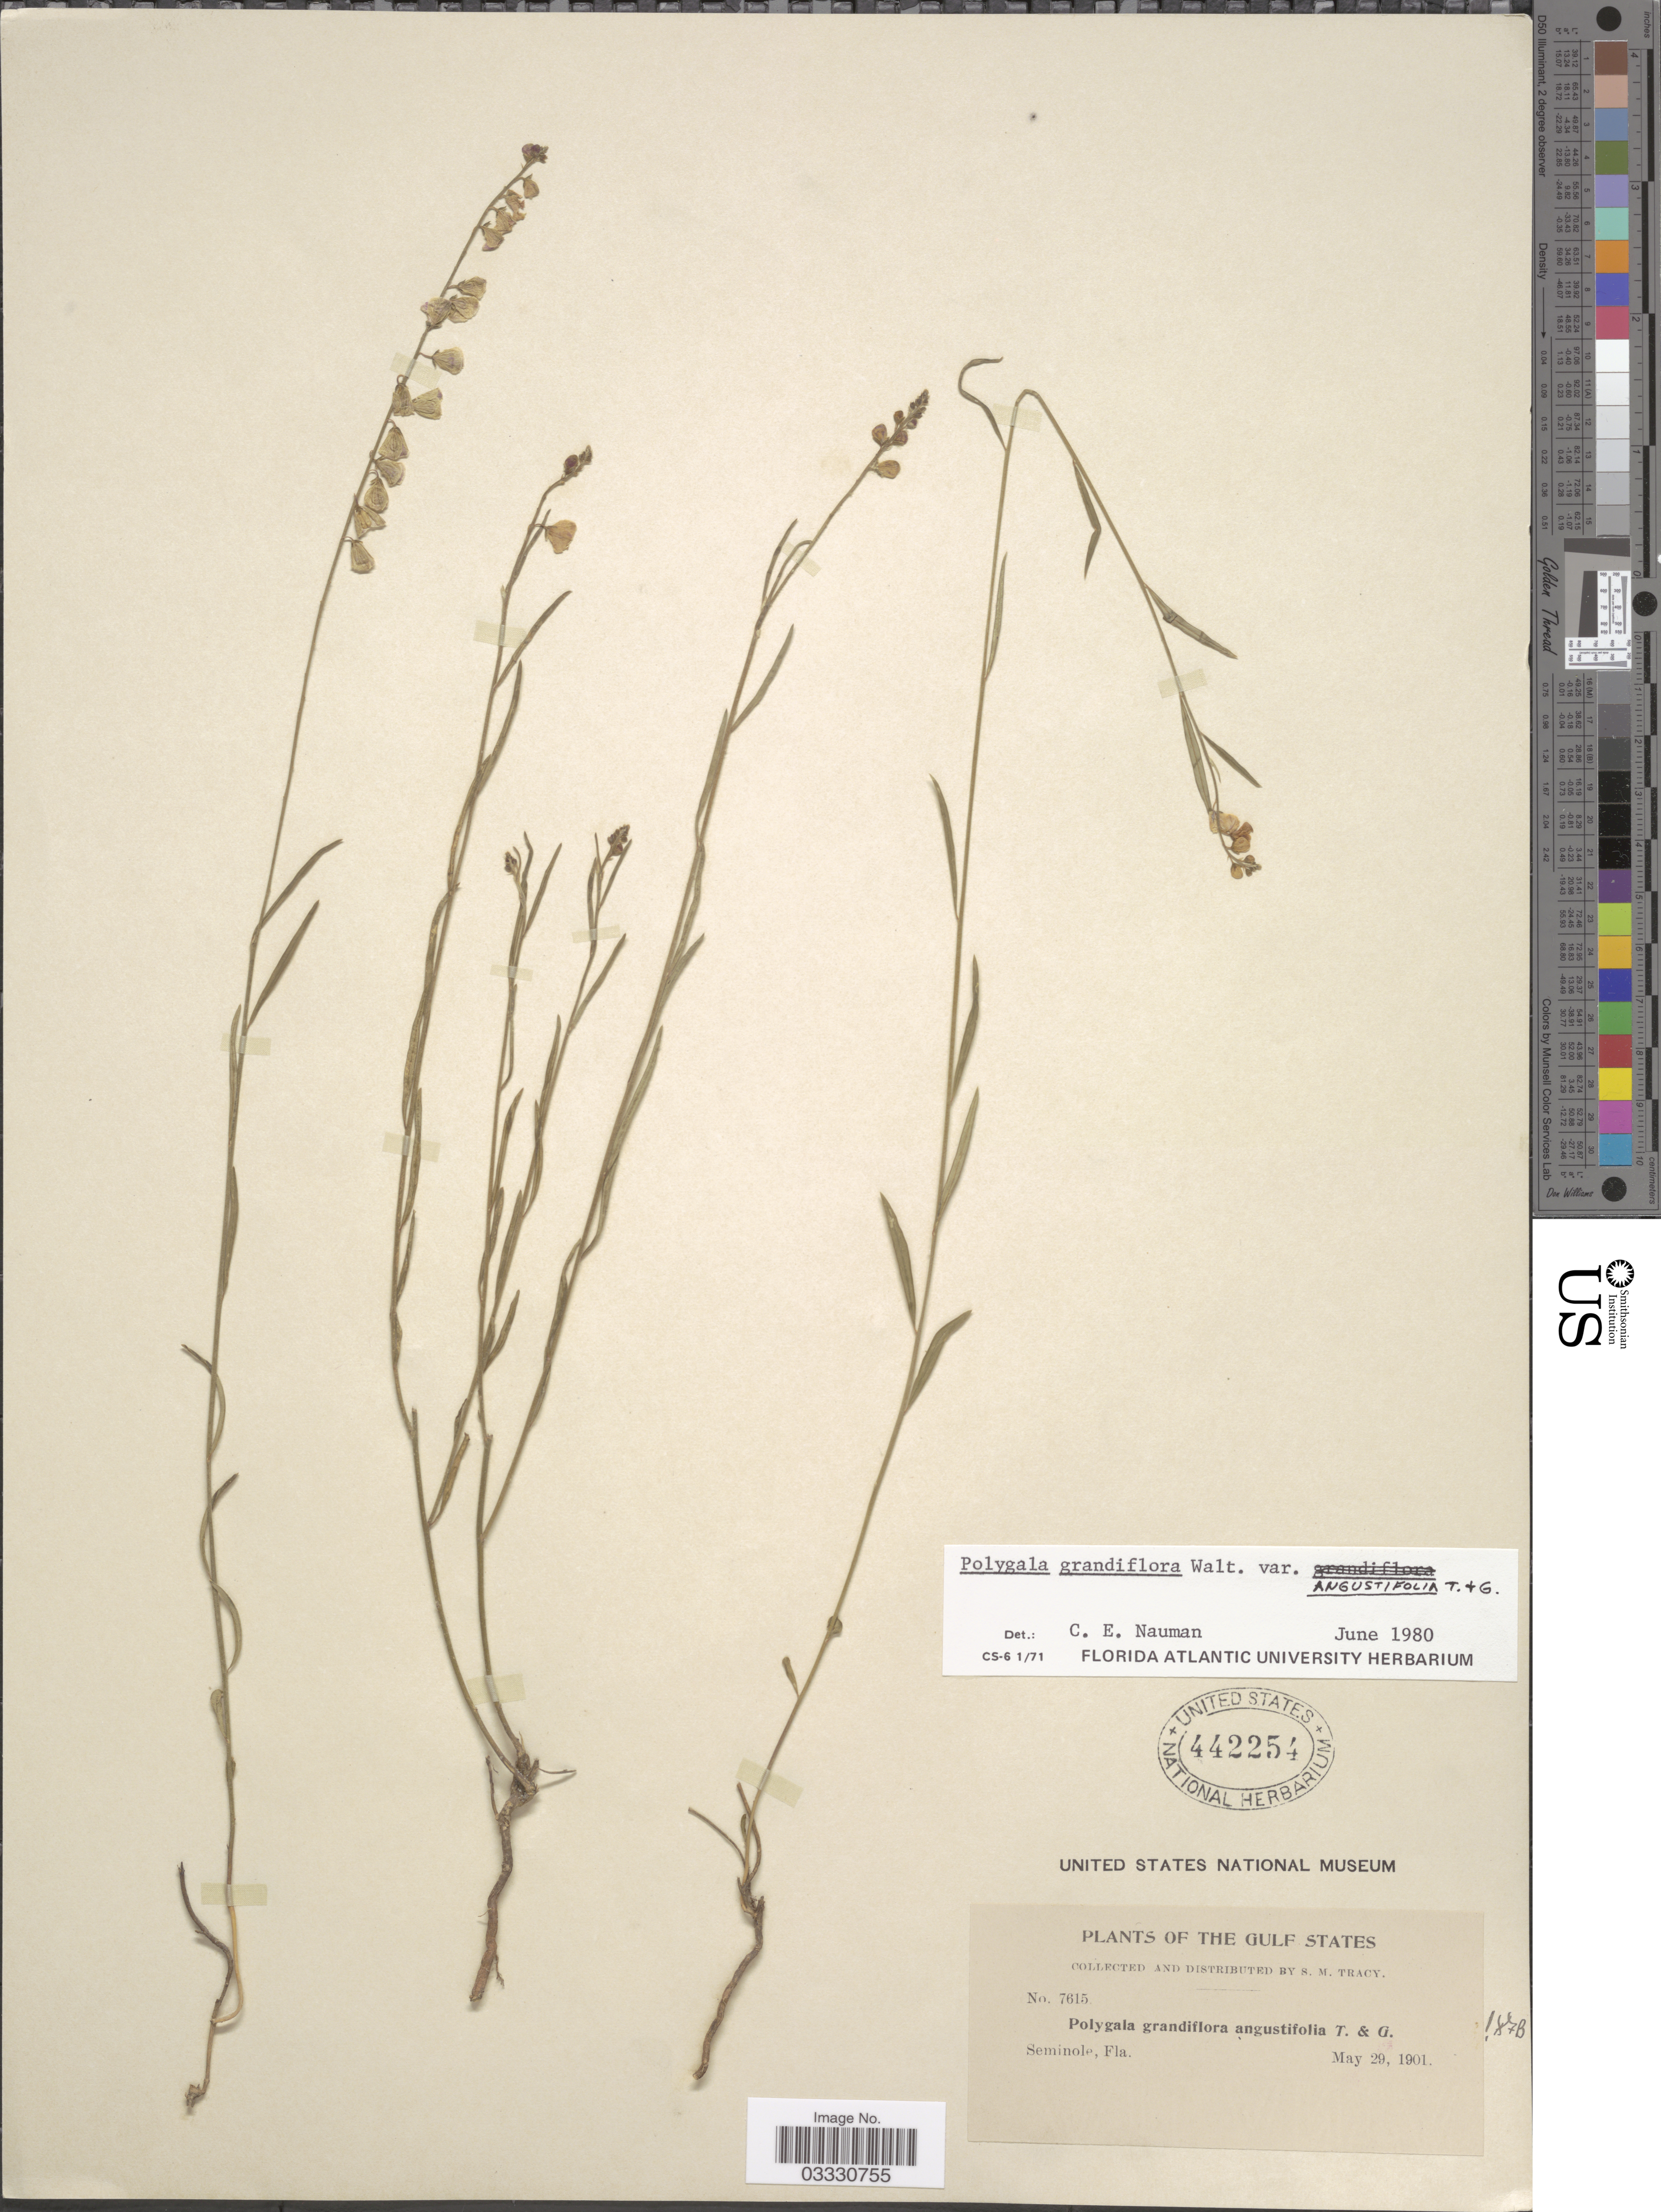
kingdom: Plantae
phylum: Tracheophyta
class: Magnoliopsida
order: Fabales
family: Polygalaceae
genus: Asemeia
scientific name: Asemeia grandiflora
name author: (Walter) Small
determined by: Strong, Mark T., (BOT), Smithsonian Institution - National Museum of Natural History (UNITED STATES)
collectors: S. M. Tracy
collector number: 7615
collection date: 1901-05-29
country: United States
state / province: Florida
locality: The Gulf States. Seminole.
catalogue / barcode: US 442254